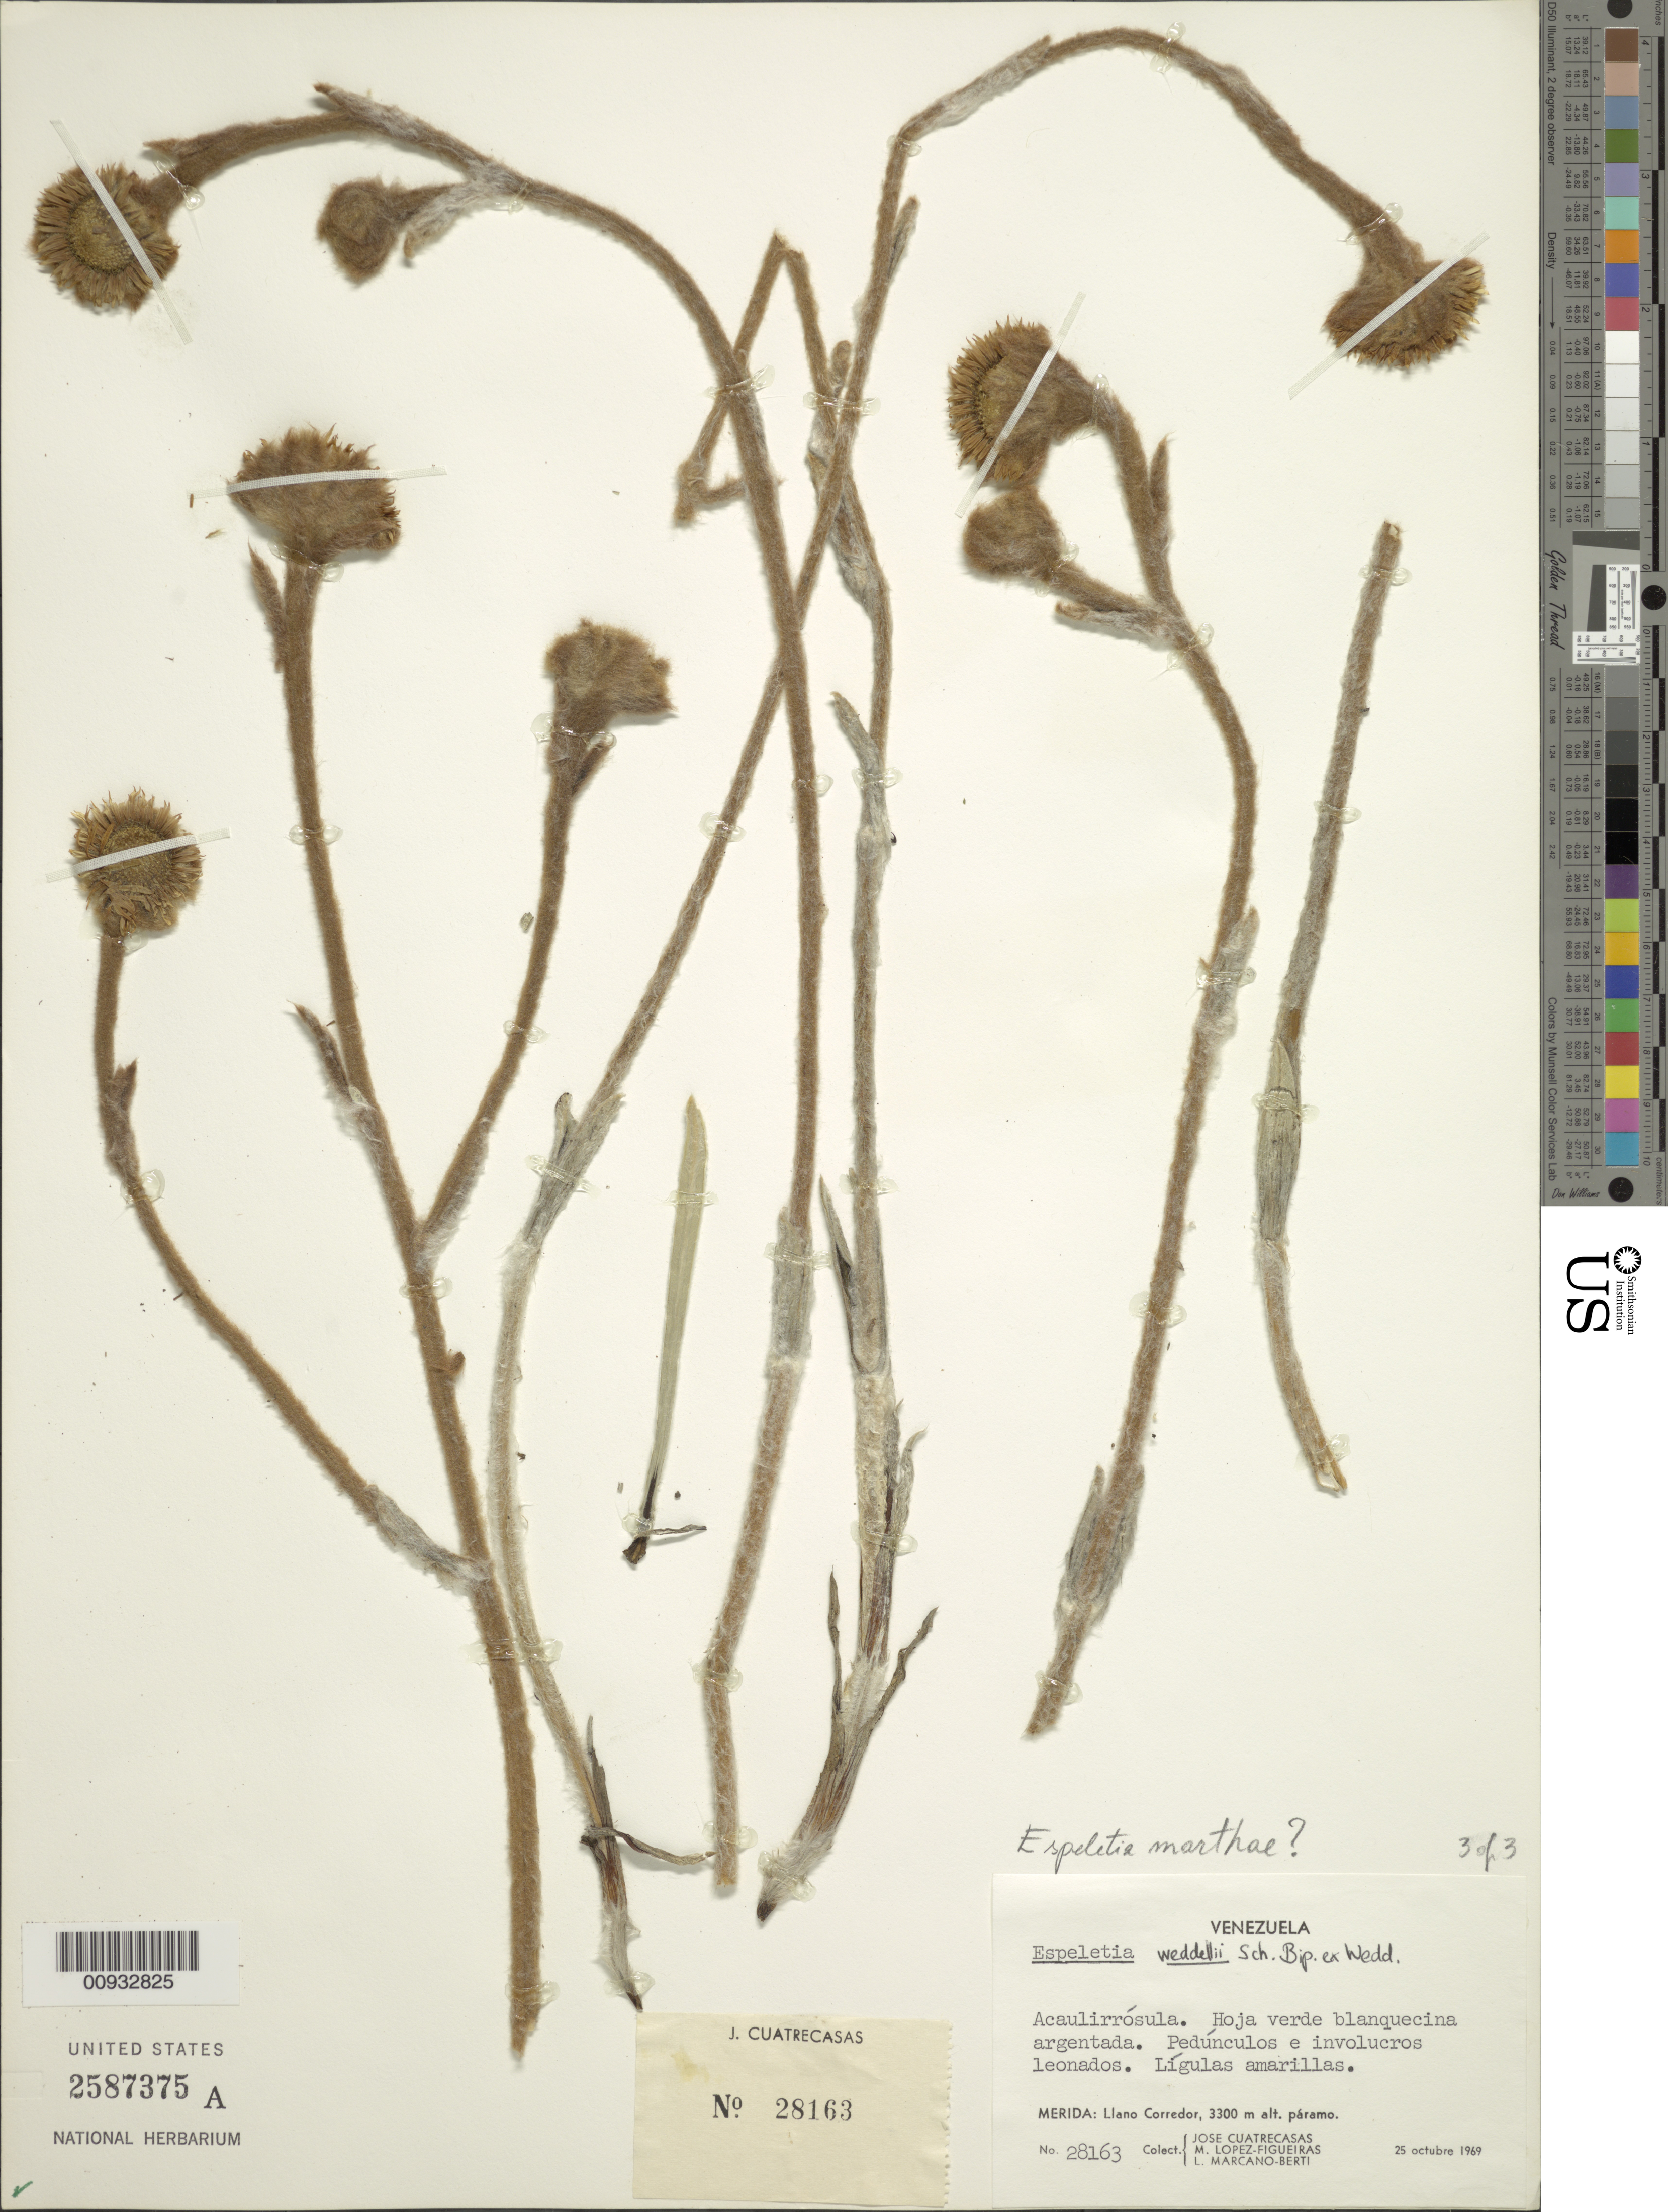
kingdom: Plantae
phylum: Tracheophyta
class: Magnoliopsida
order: Asterales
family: Asteraceae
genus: Espeletia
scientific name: Espeletia marthae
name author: Cuatrec.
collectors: J. Cuatrecasas, M. Lopéz-F. & L. Marcano-Berti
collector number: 28163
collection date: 1969-10-25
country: Venezuela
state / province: Mérida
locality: Llano Corredor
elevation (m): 3300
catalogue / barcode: US 2587375A